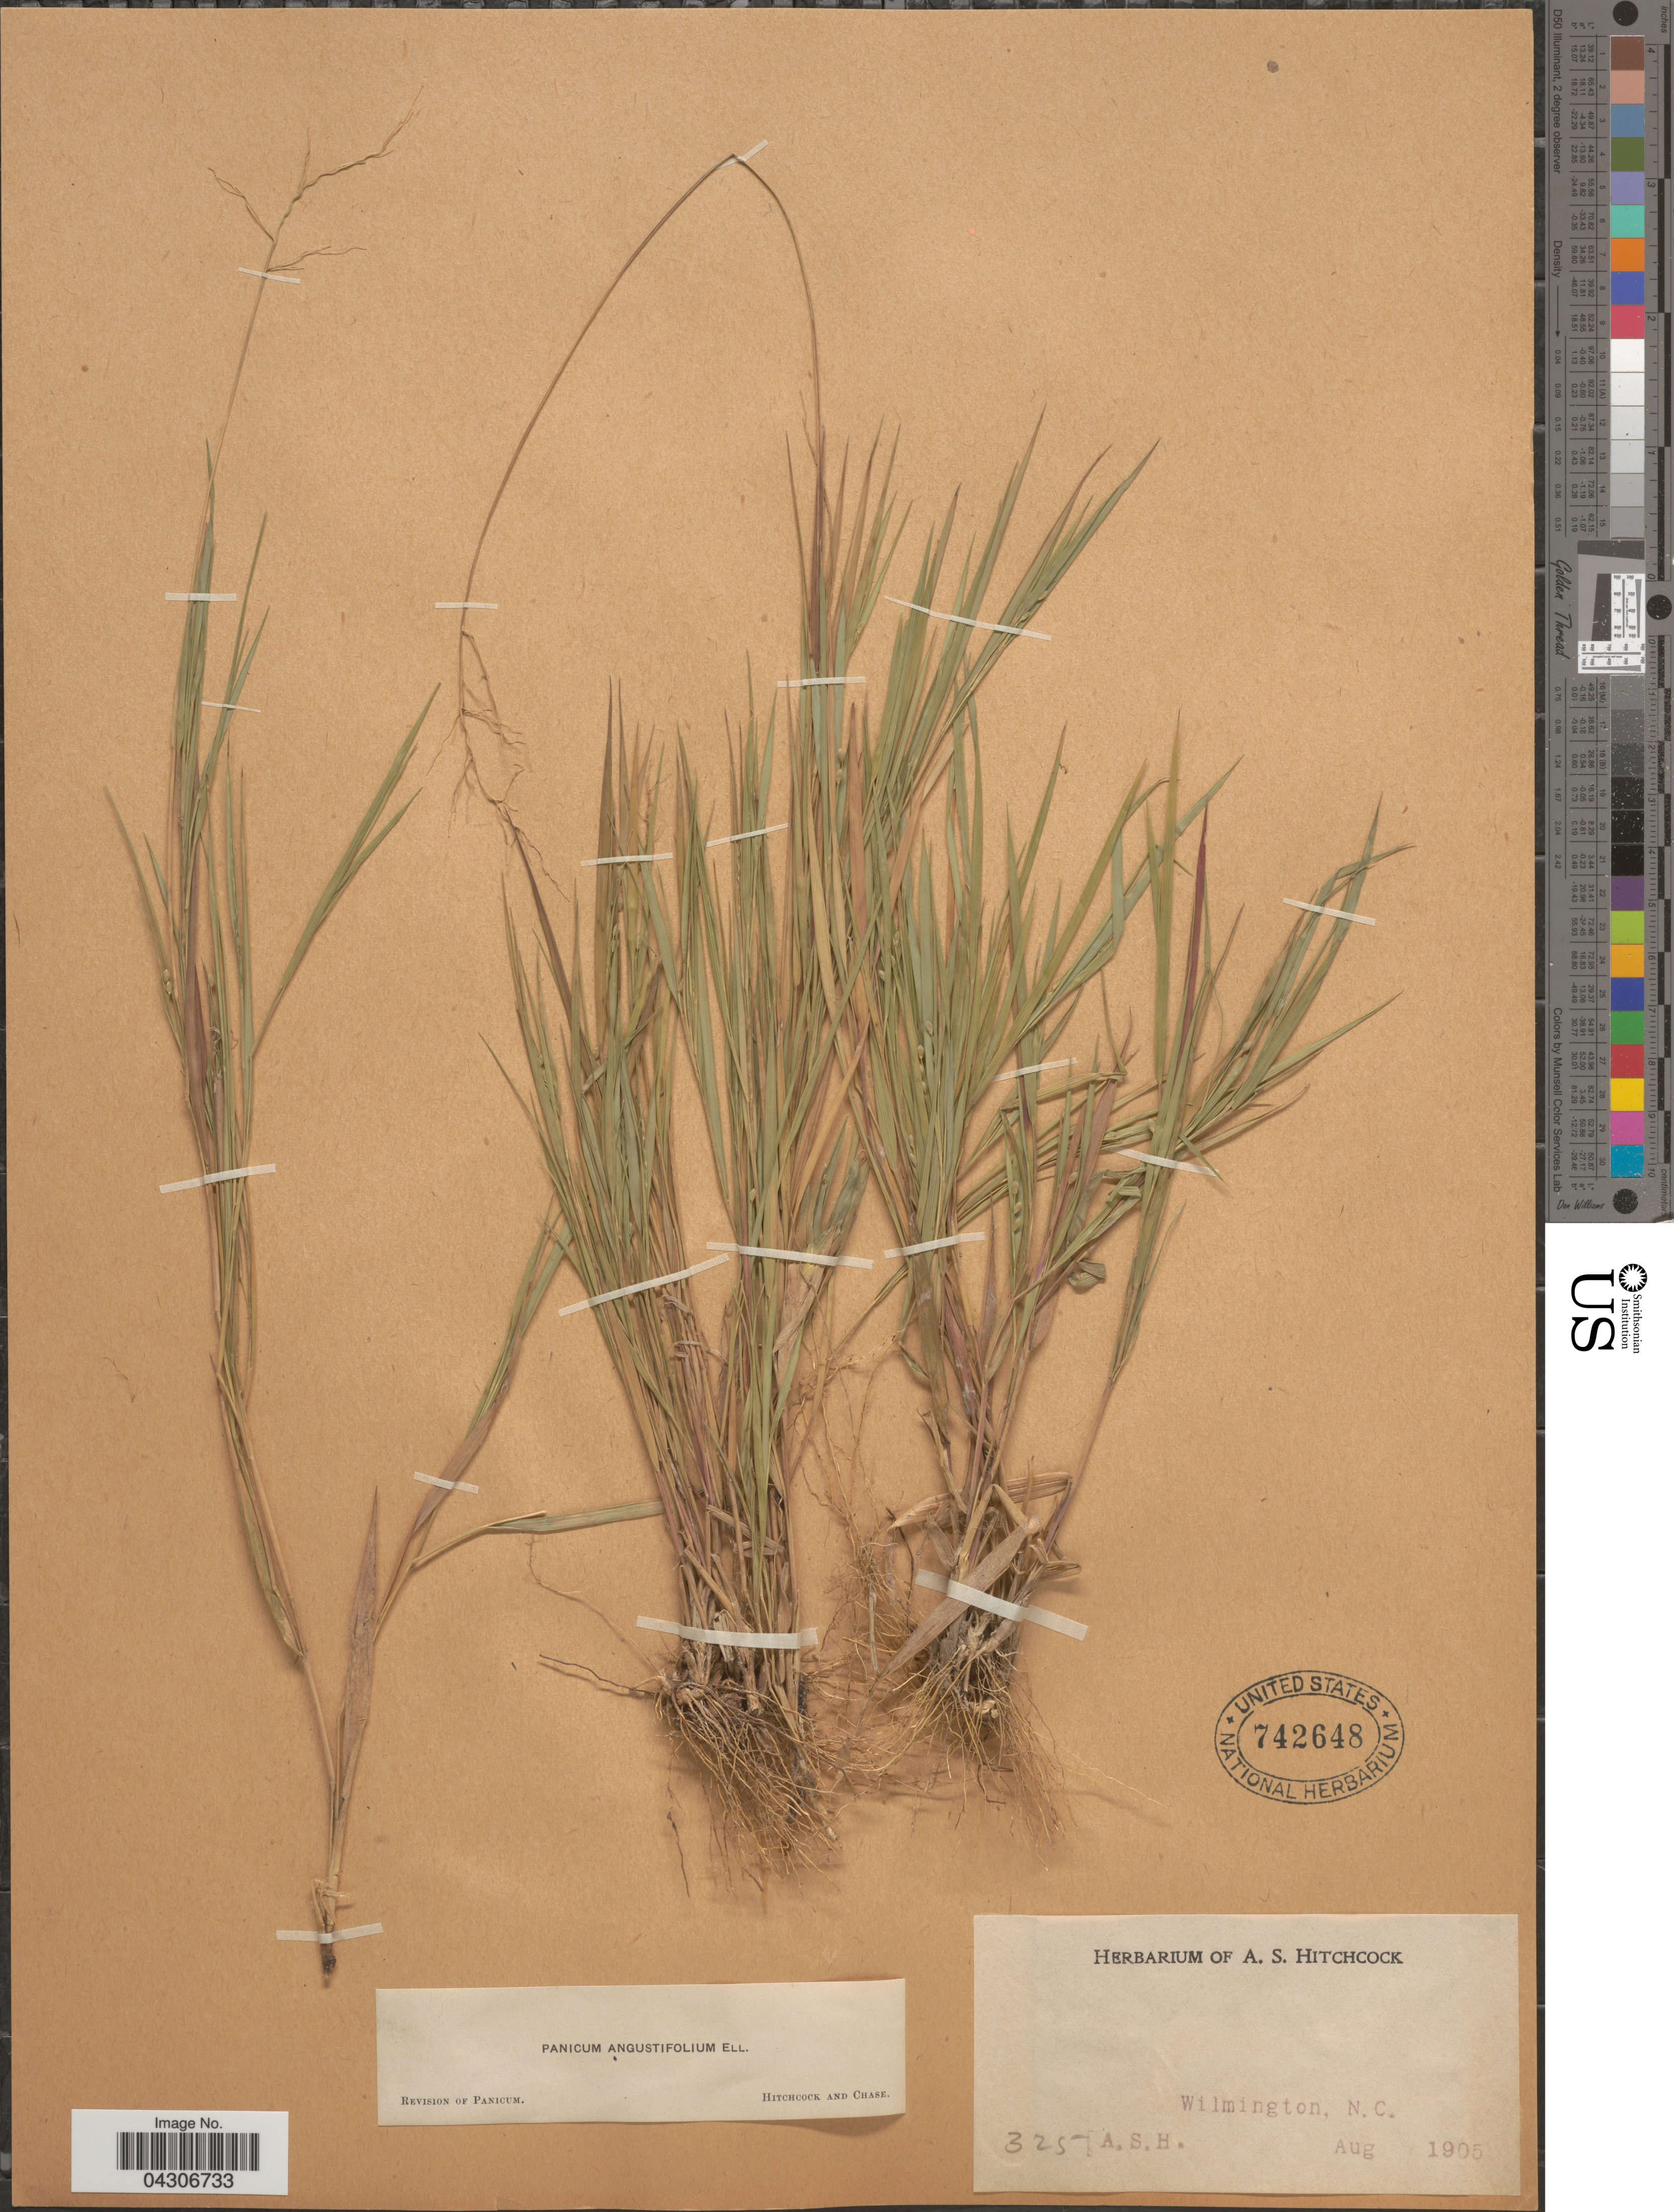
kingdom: Plantae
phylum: Tracheophyta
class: Liliopsida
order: Poales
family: Poaceae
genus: Dichanthelium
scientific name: Dichanthelium aciculare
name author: (Desv. ex Poir.) Gould & C.A. Clark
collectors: A. S. Hitchcock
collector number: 325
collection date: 1905-08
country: United States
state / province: North Carolina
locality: Wilmington.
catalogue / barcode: US 742648